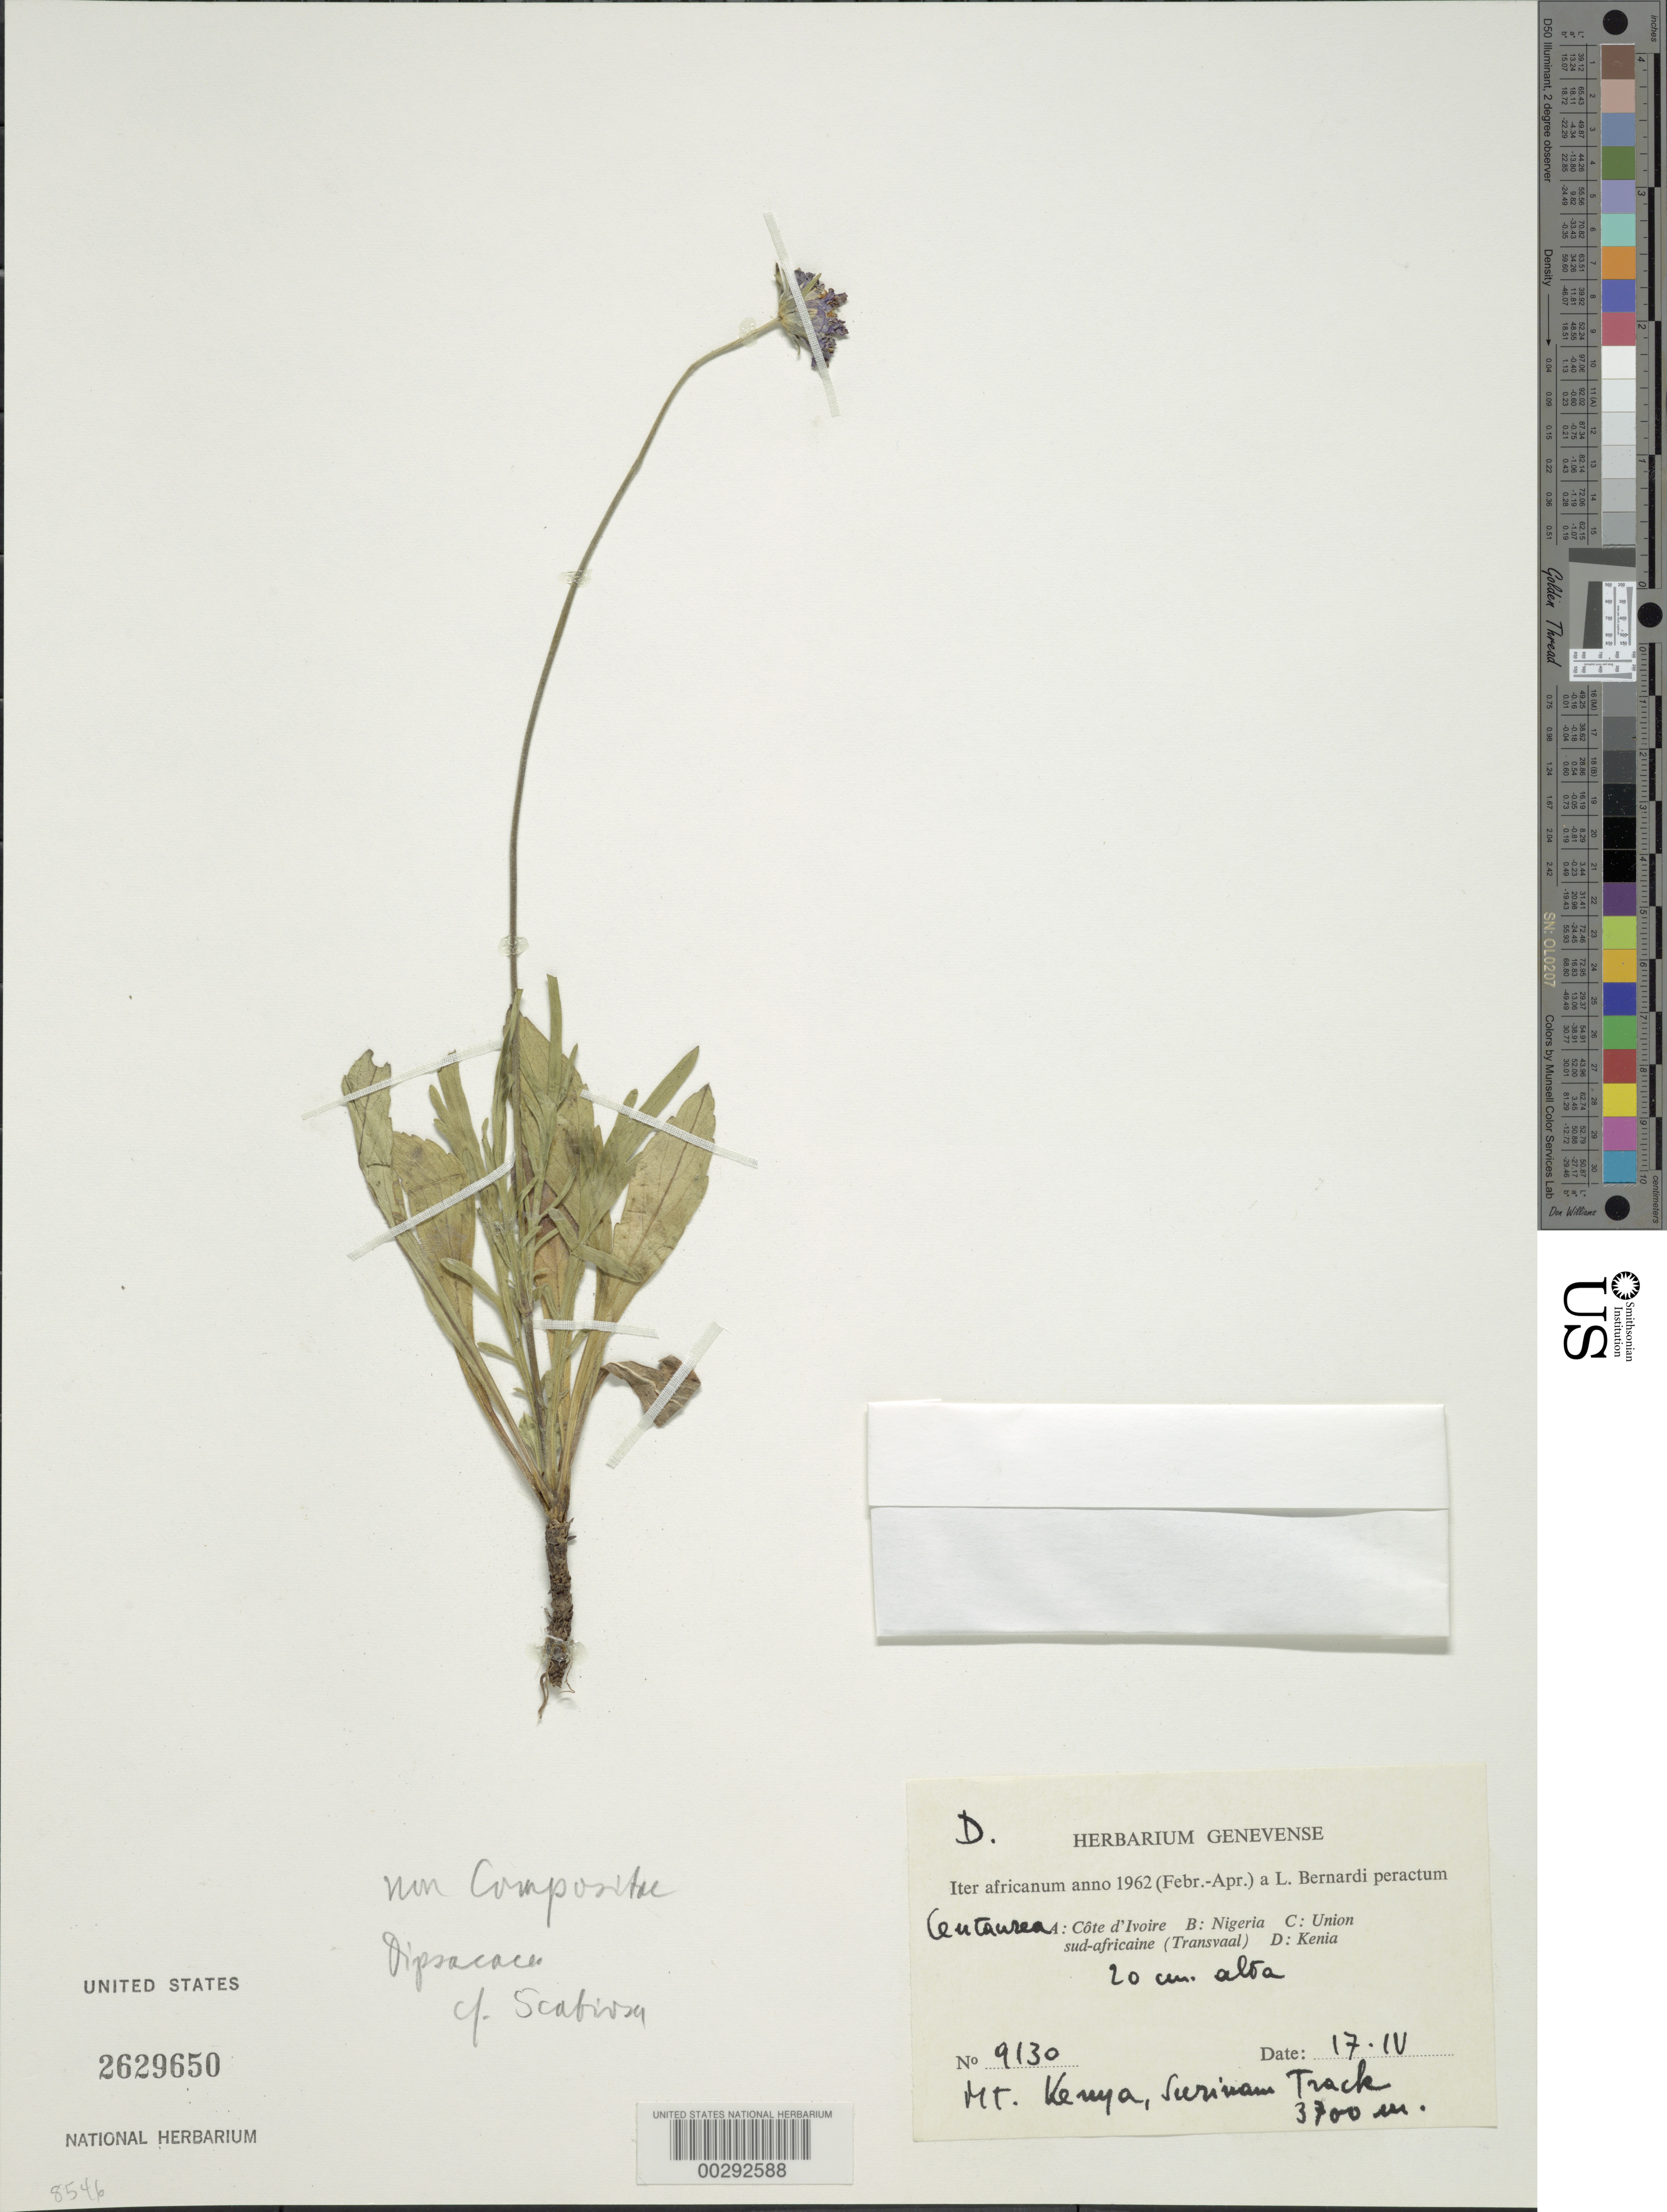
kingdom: Plantae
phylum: Tracheophyta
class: Magnoliopsida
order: Dipsacales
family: Caprifoliaceae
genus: Scabiosa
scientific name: Scabiosa sp.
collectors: L. Bernardi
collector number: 9130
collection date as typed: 17 Apr 1962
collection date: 1962-04-17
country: Kenya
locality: Mt. Kenya, Surinam Track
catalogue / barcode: US 2629650